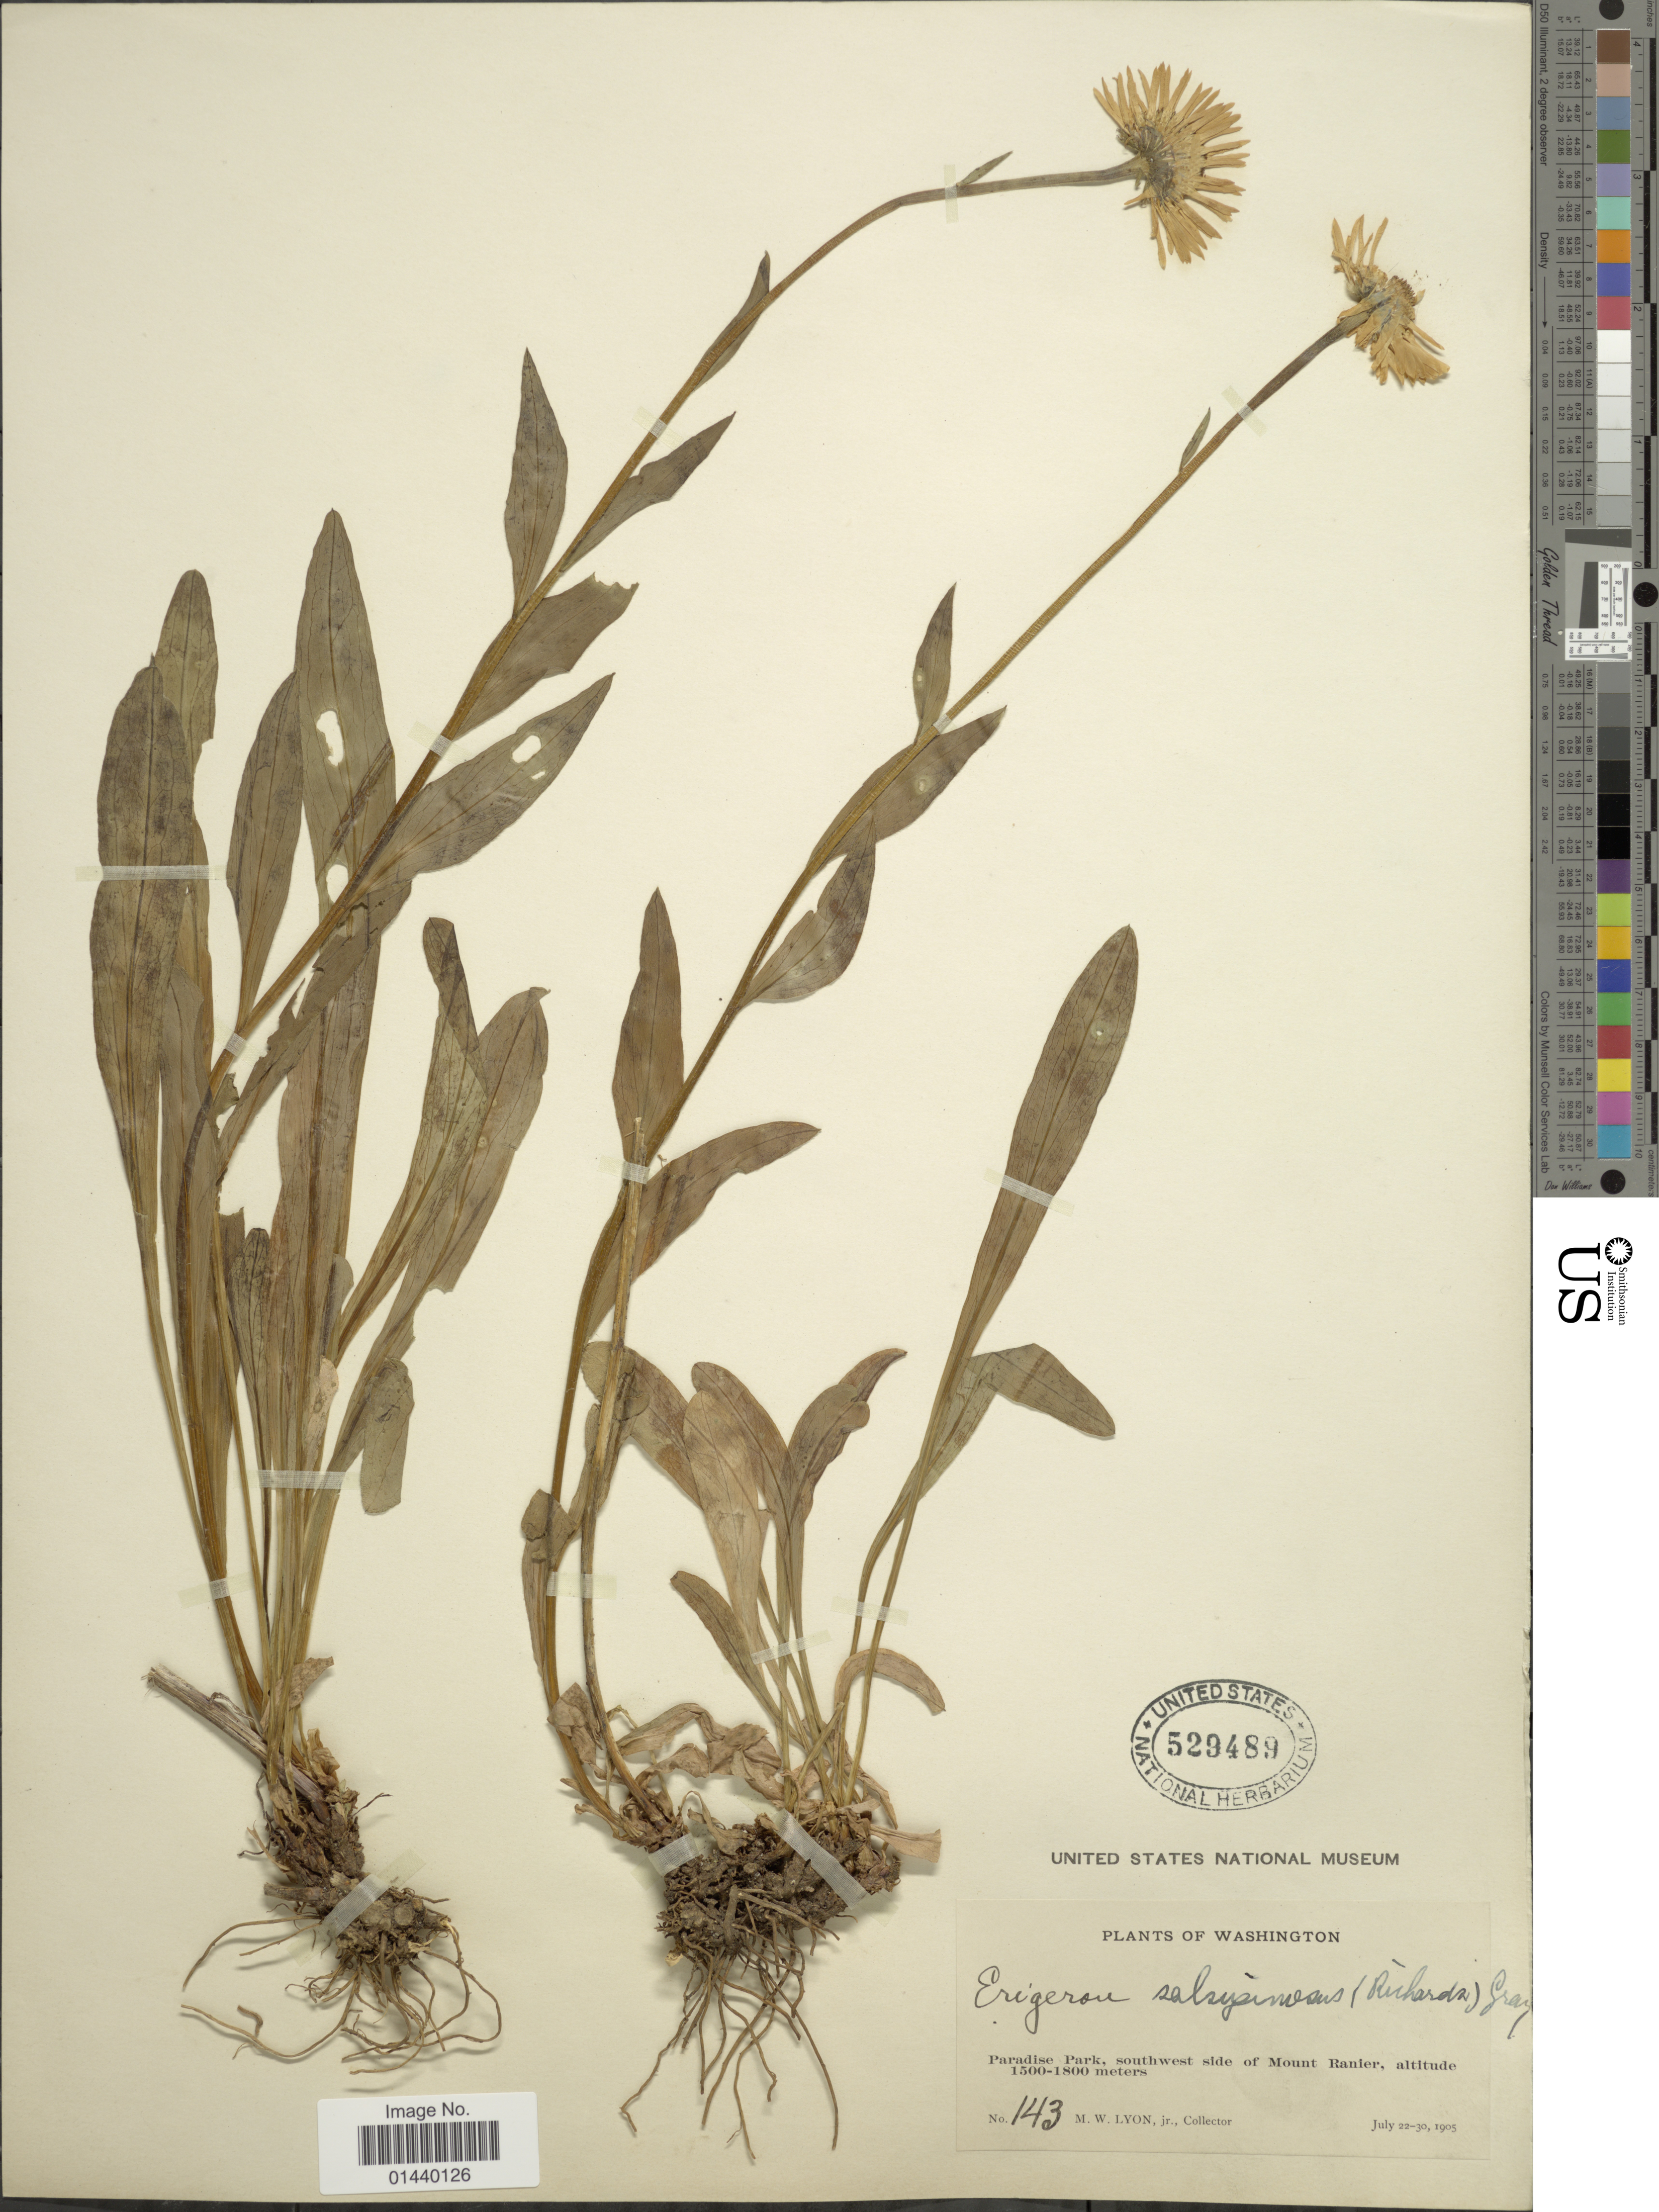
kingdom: Plantae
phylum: Tracheophyta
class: Magnoliopsida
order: Asterales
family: Asteraceae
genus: Erigeron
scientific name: Erigeron salsuginosus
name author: (Richardson ex R. Br.) A. Gray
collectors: M. W. Lyon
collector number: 143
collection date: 1905-07-22/1905-07-30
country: United States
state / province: Washington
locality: Paradise Park, southwest side of Mount Ranier.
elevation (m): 1500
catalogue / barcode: US 529489